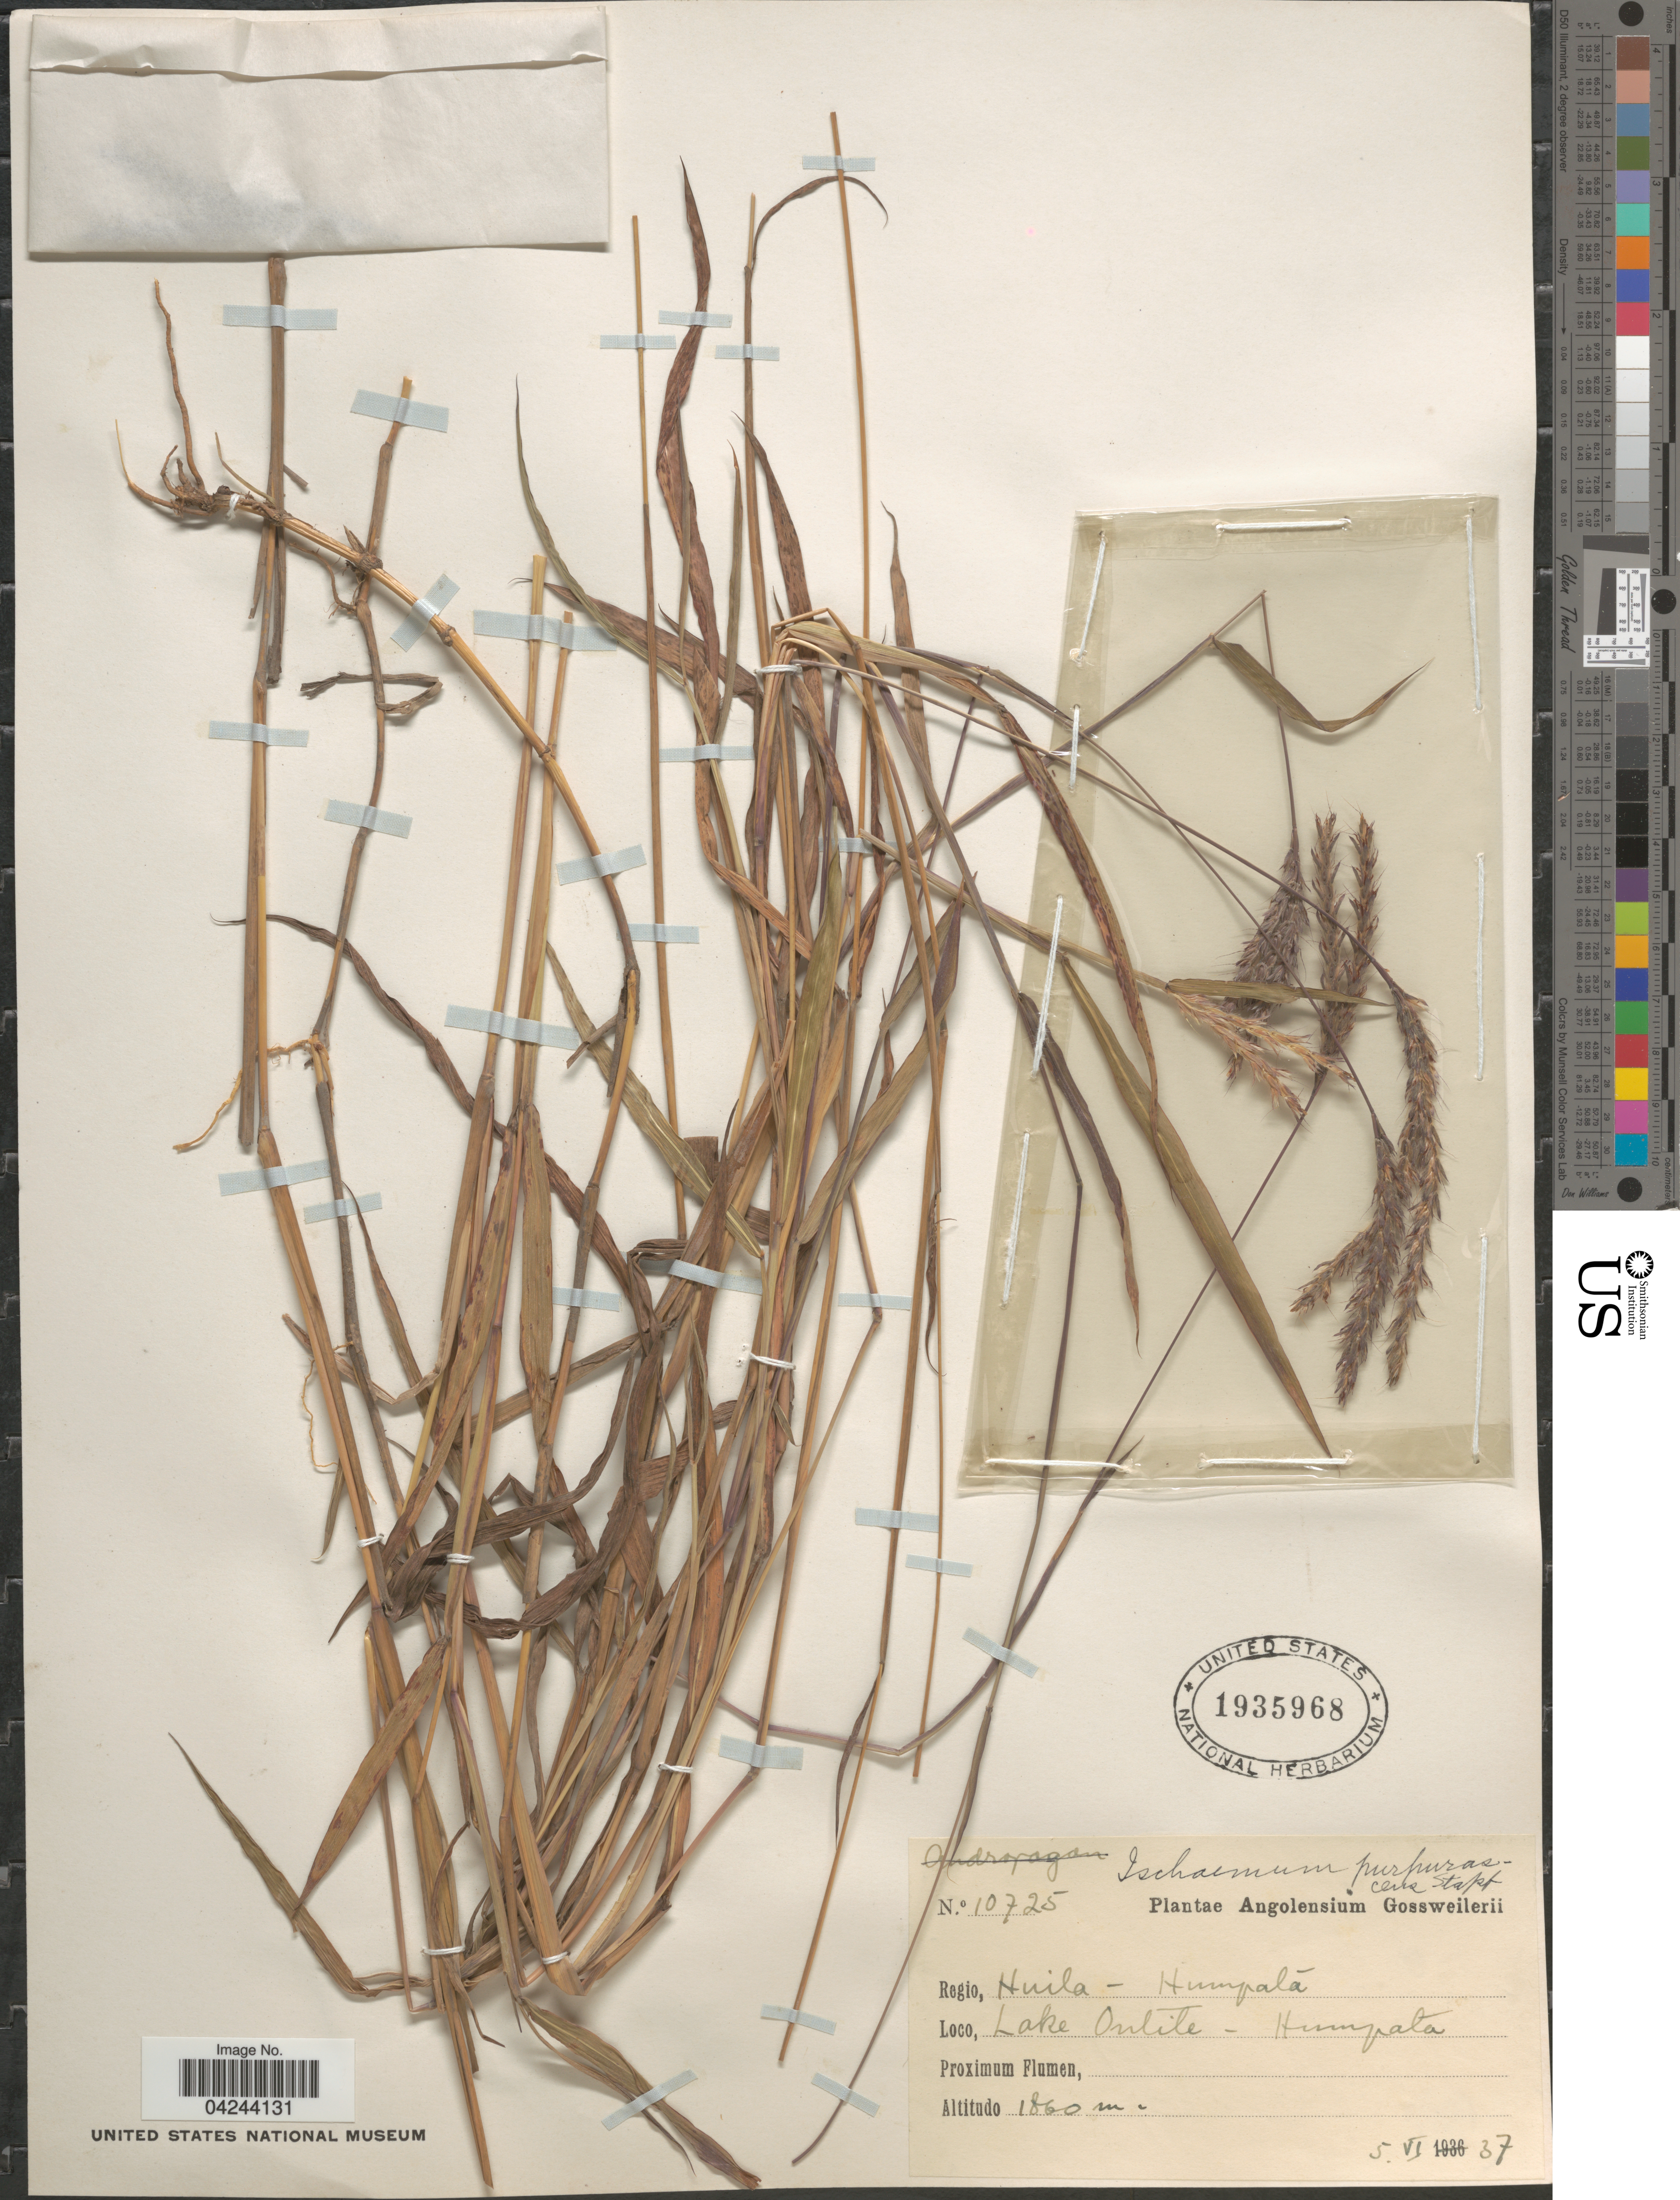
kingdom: Plantae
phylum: Tracheophyta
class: Liliopsida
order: Poales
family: Poaceae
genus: Ischaemum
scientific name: Ischaemum polystachyum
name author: J. Presl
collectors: -. Gossweiler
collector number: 10725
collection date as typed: Transcribed d/m/y: 5/6/37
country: Angola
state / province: Huila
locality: Angolensium. Regio, Huila - Humpata. Lake Ontite - Humpata.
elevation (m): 1860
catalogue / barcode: US 1935968